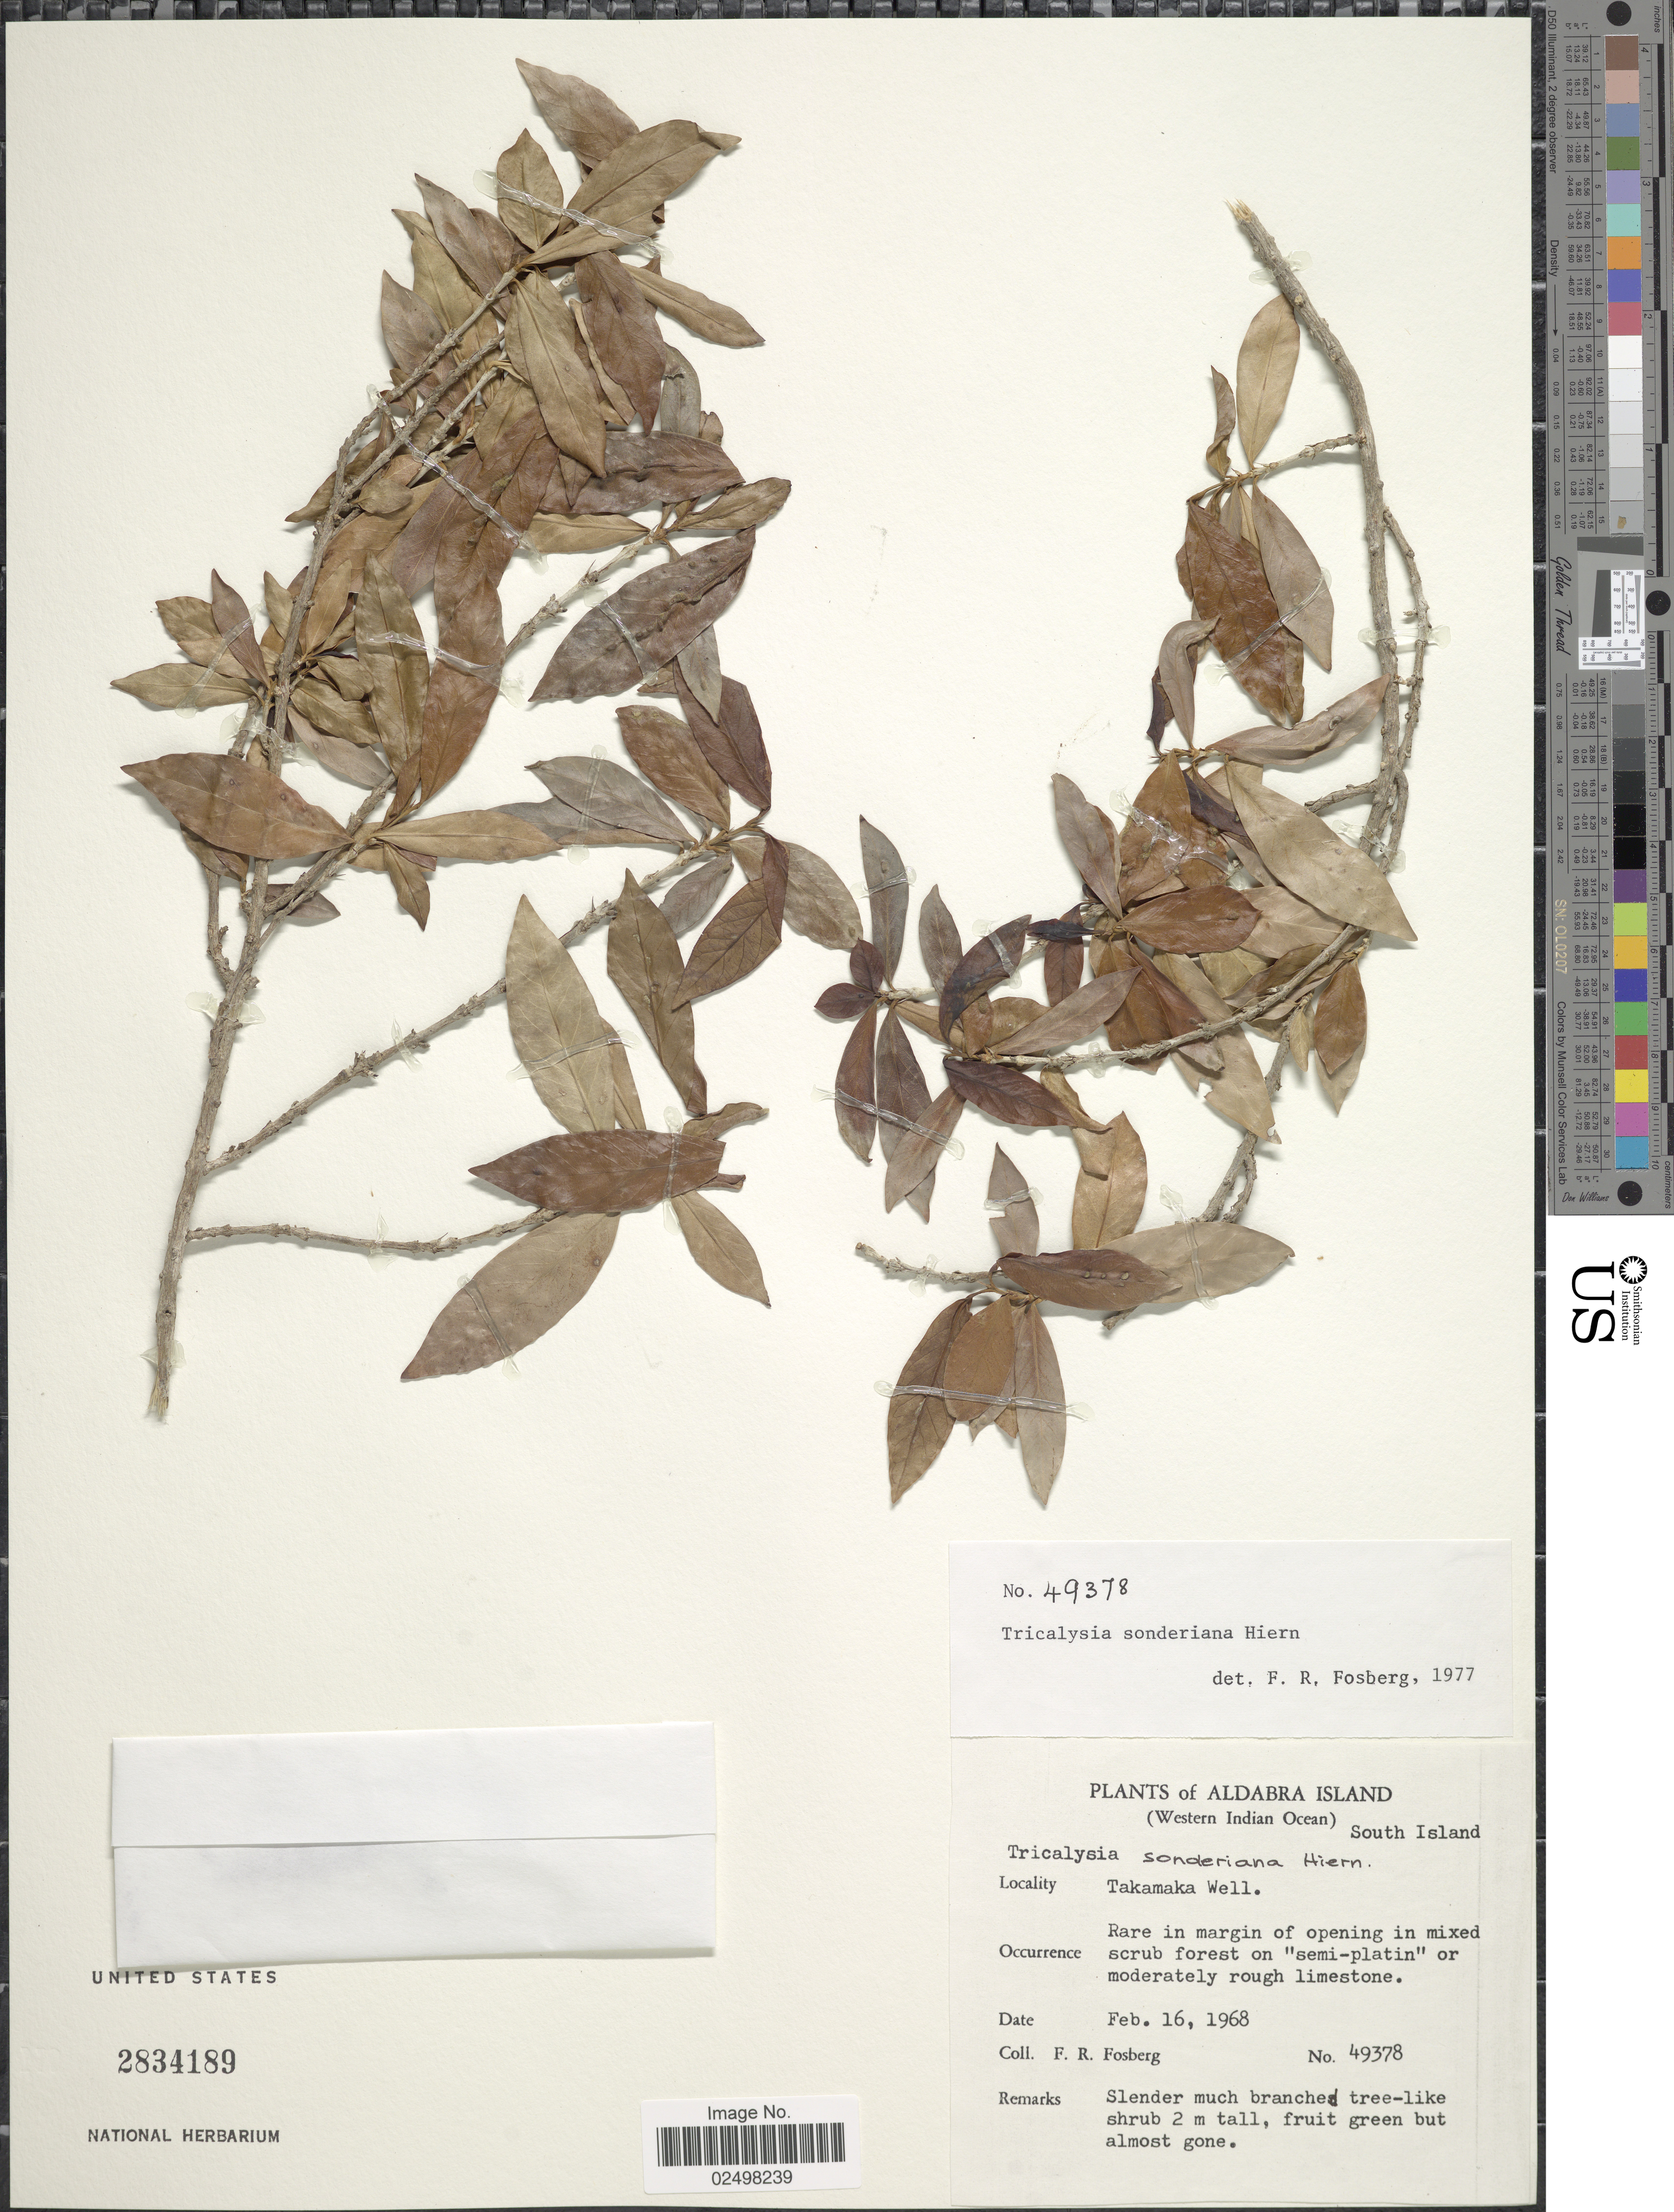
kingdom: Plantae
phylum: Tracheophyta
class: Magnoliopsida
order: Gentianales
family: Rubiaceae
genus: Tricalysia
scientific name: Tricalysia sonderiana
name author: Hiern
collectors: F. R. Fosberg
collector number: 49378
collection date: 1968-02-16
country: Seychelles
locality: Aldabra Island (Western Indian Ocean) South Island Takamaka Well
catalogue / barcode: US 2834189